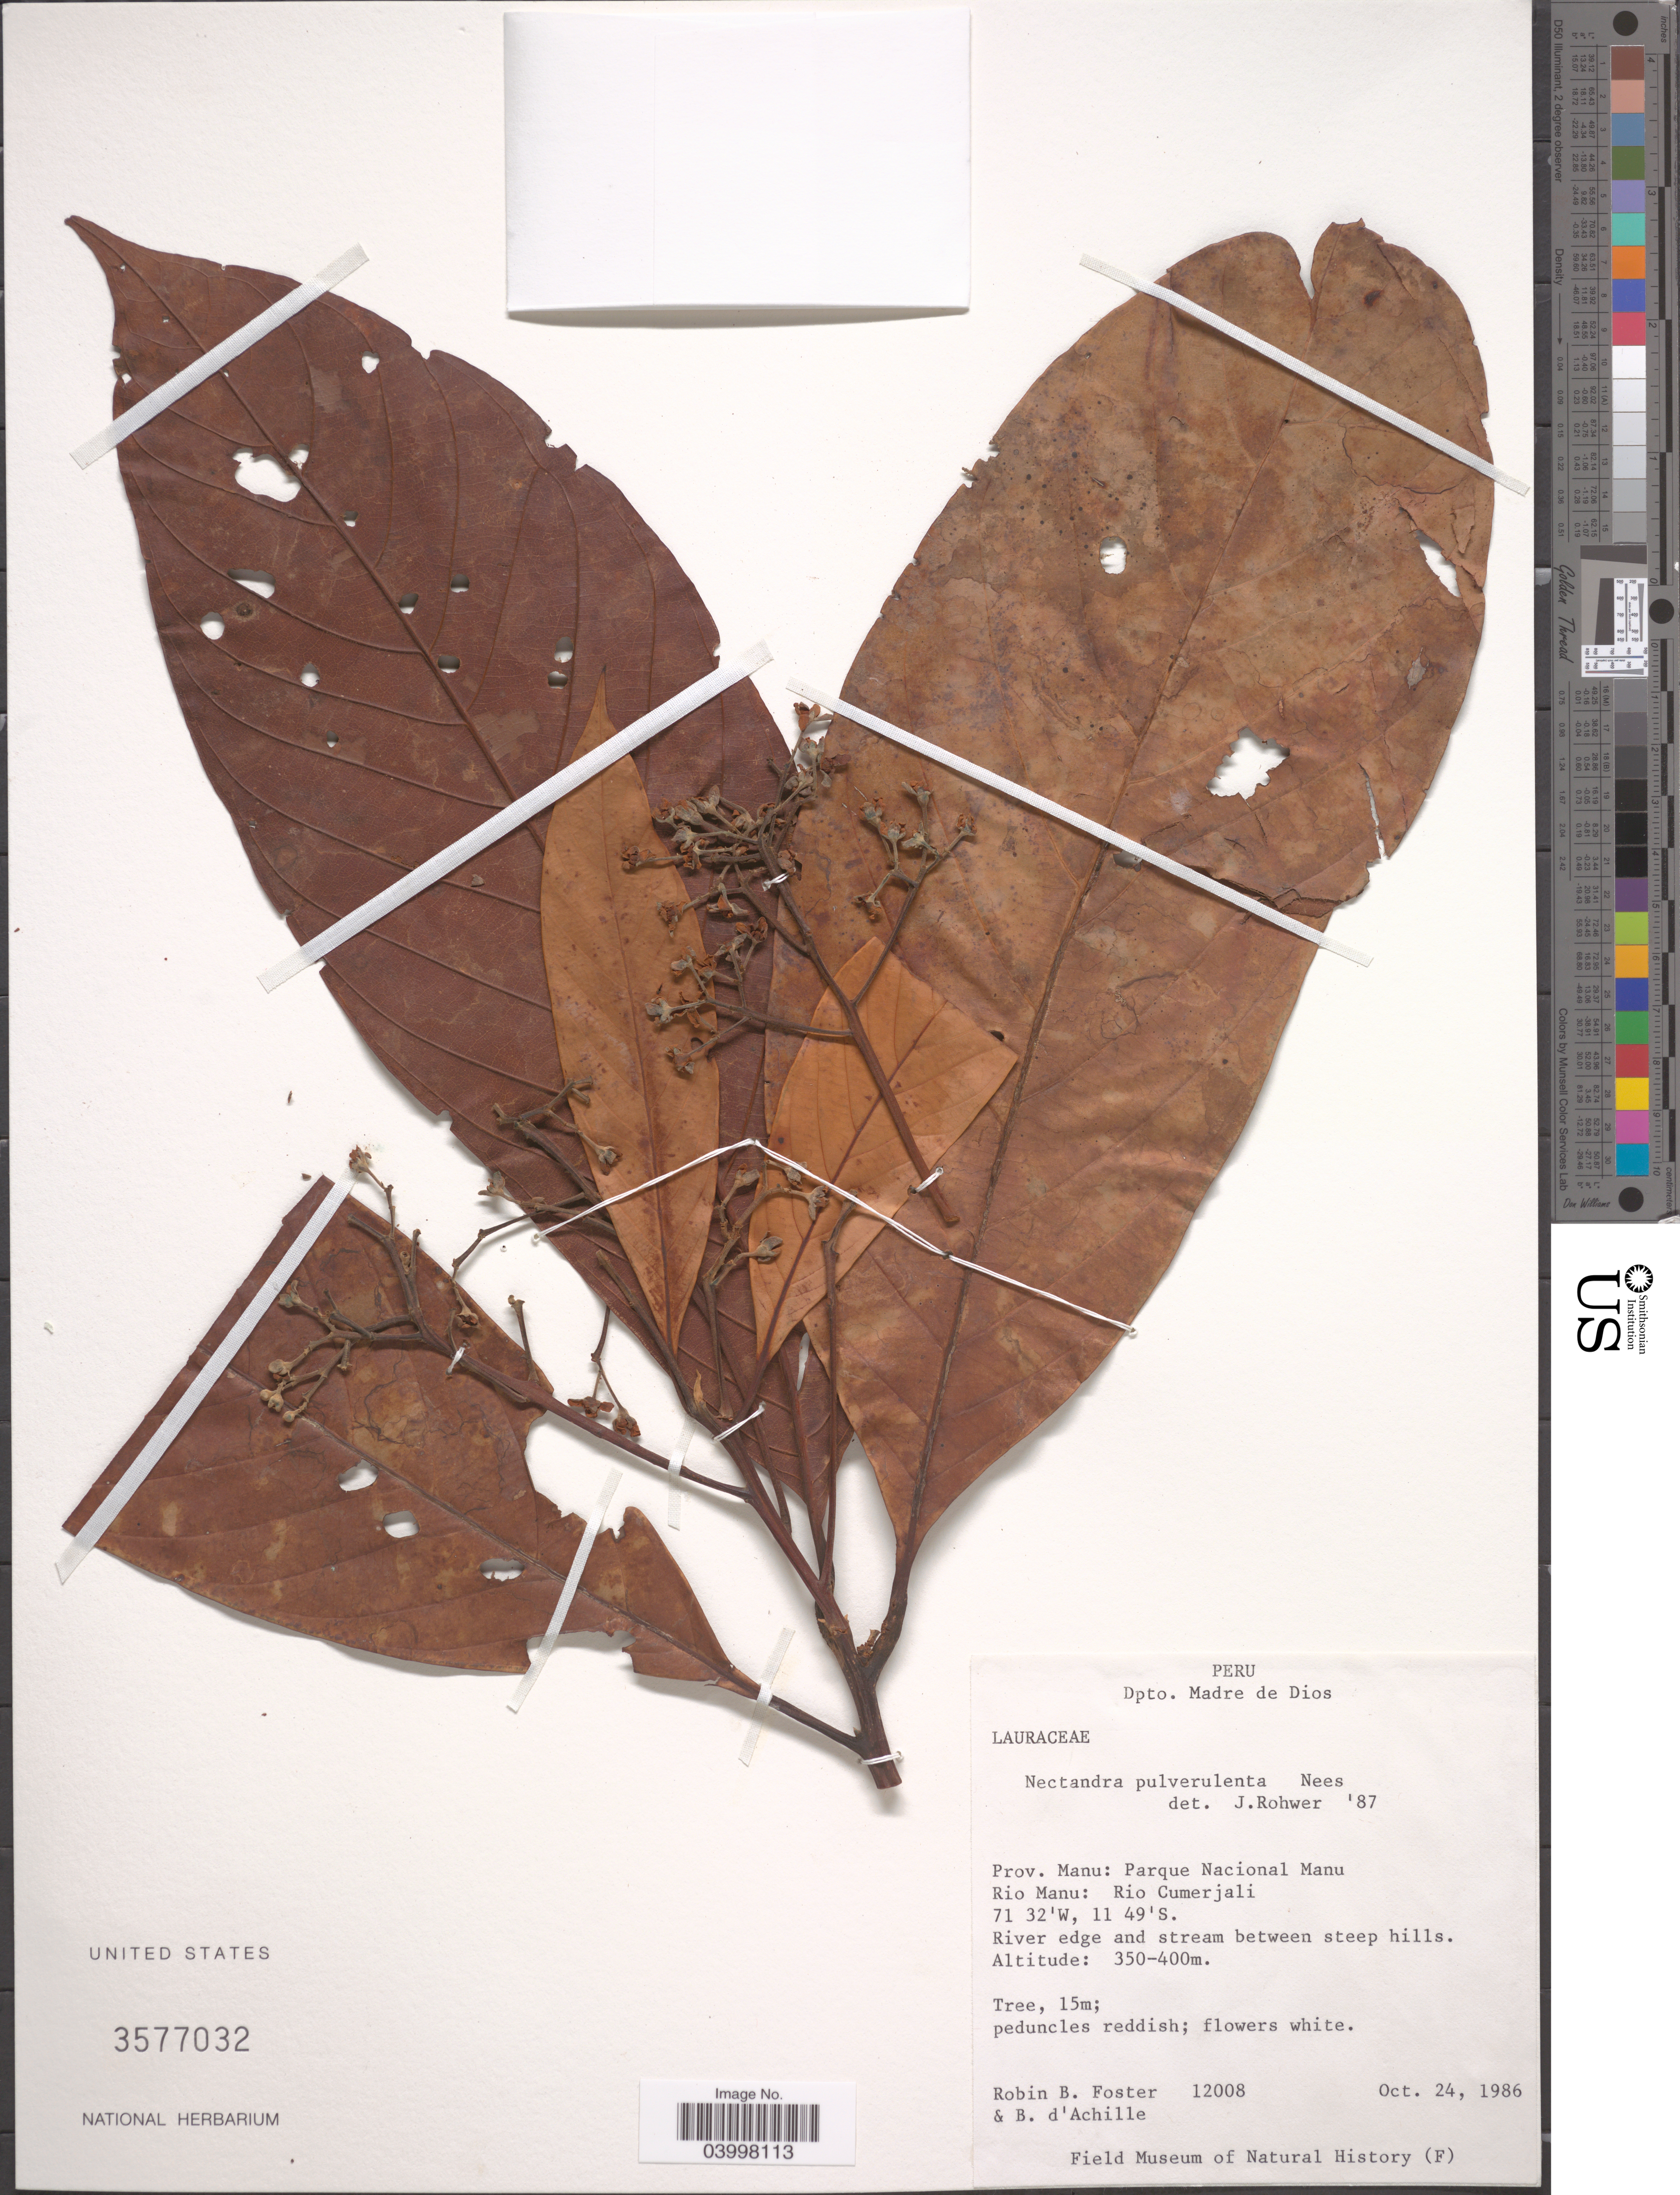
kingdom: Plantae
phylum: Tracheophyta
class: Magnoliopsida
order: Laurales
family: Lauraceae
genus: Nectandra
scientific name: Nectandra pulverulenta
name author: Nees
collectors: R. B. Foster & B. d'Achille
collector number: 12008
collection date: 1986-10-24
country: Peru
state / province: Madre de Dios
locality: Dpto. Madre de Dios. Prov. Manu: Parque Nacional Manu. Rio Manu: Rio Cumerjali.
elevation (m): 350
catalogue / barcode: US 3577032